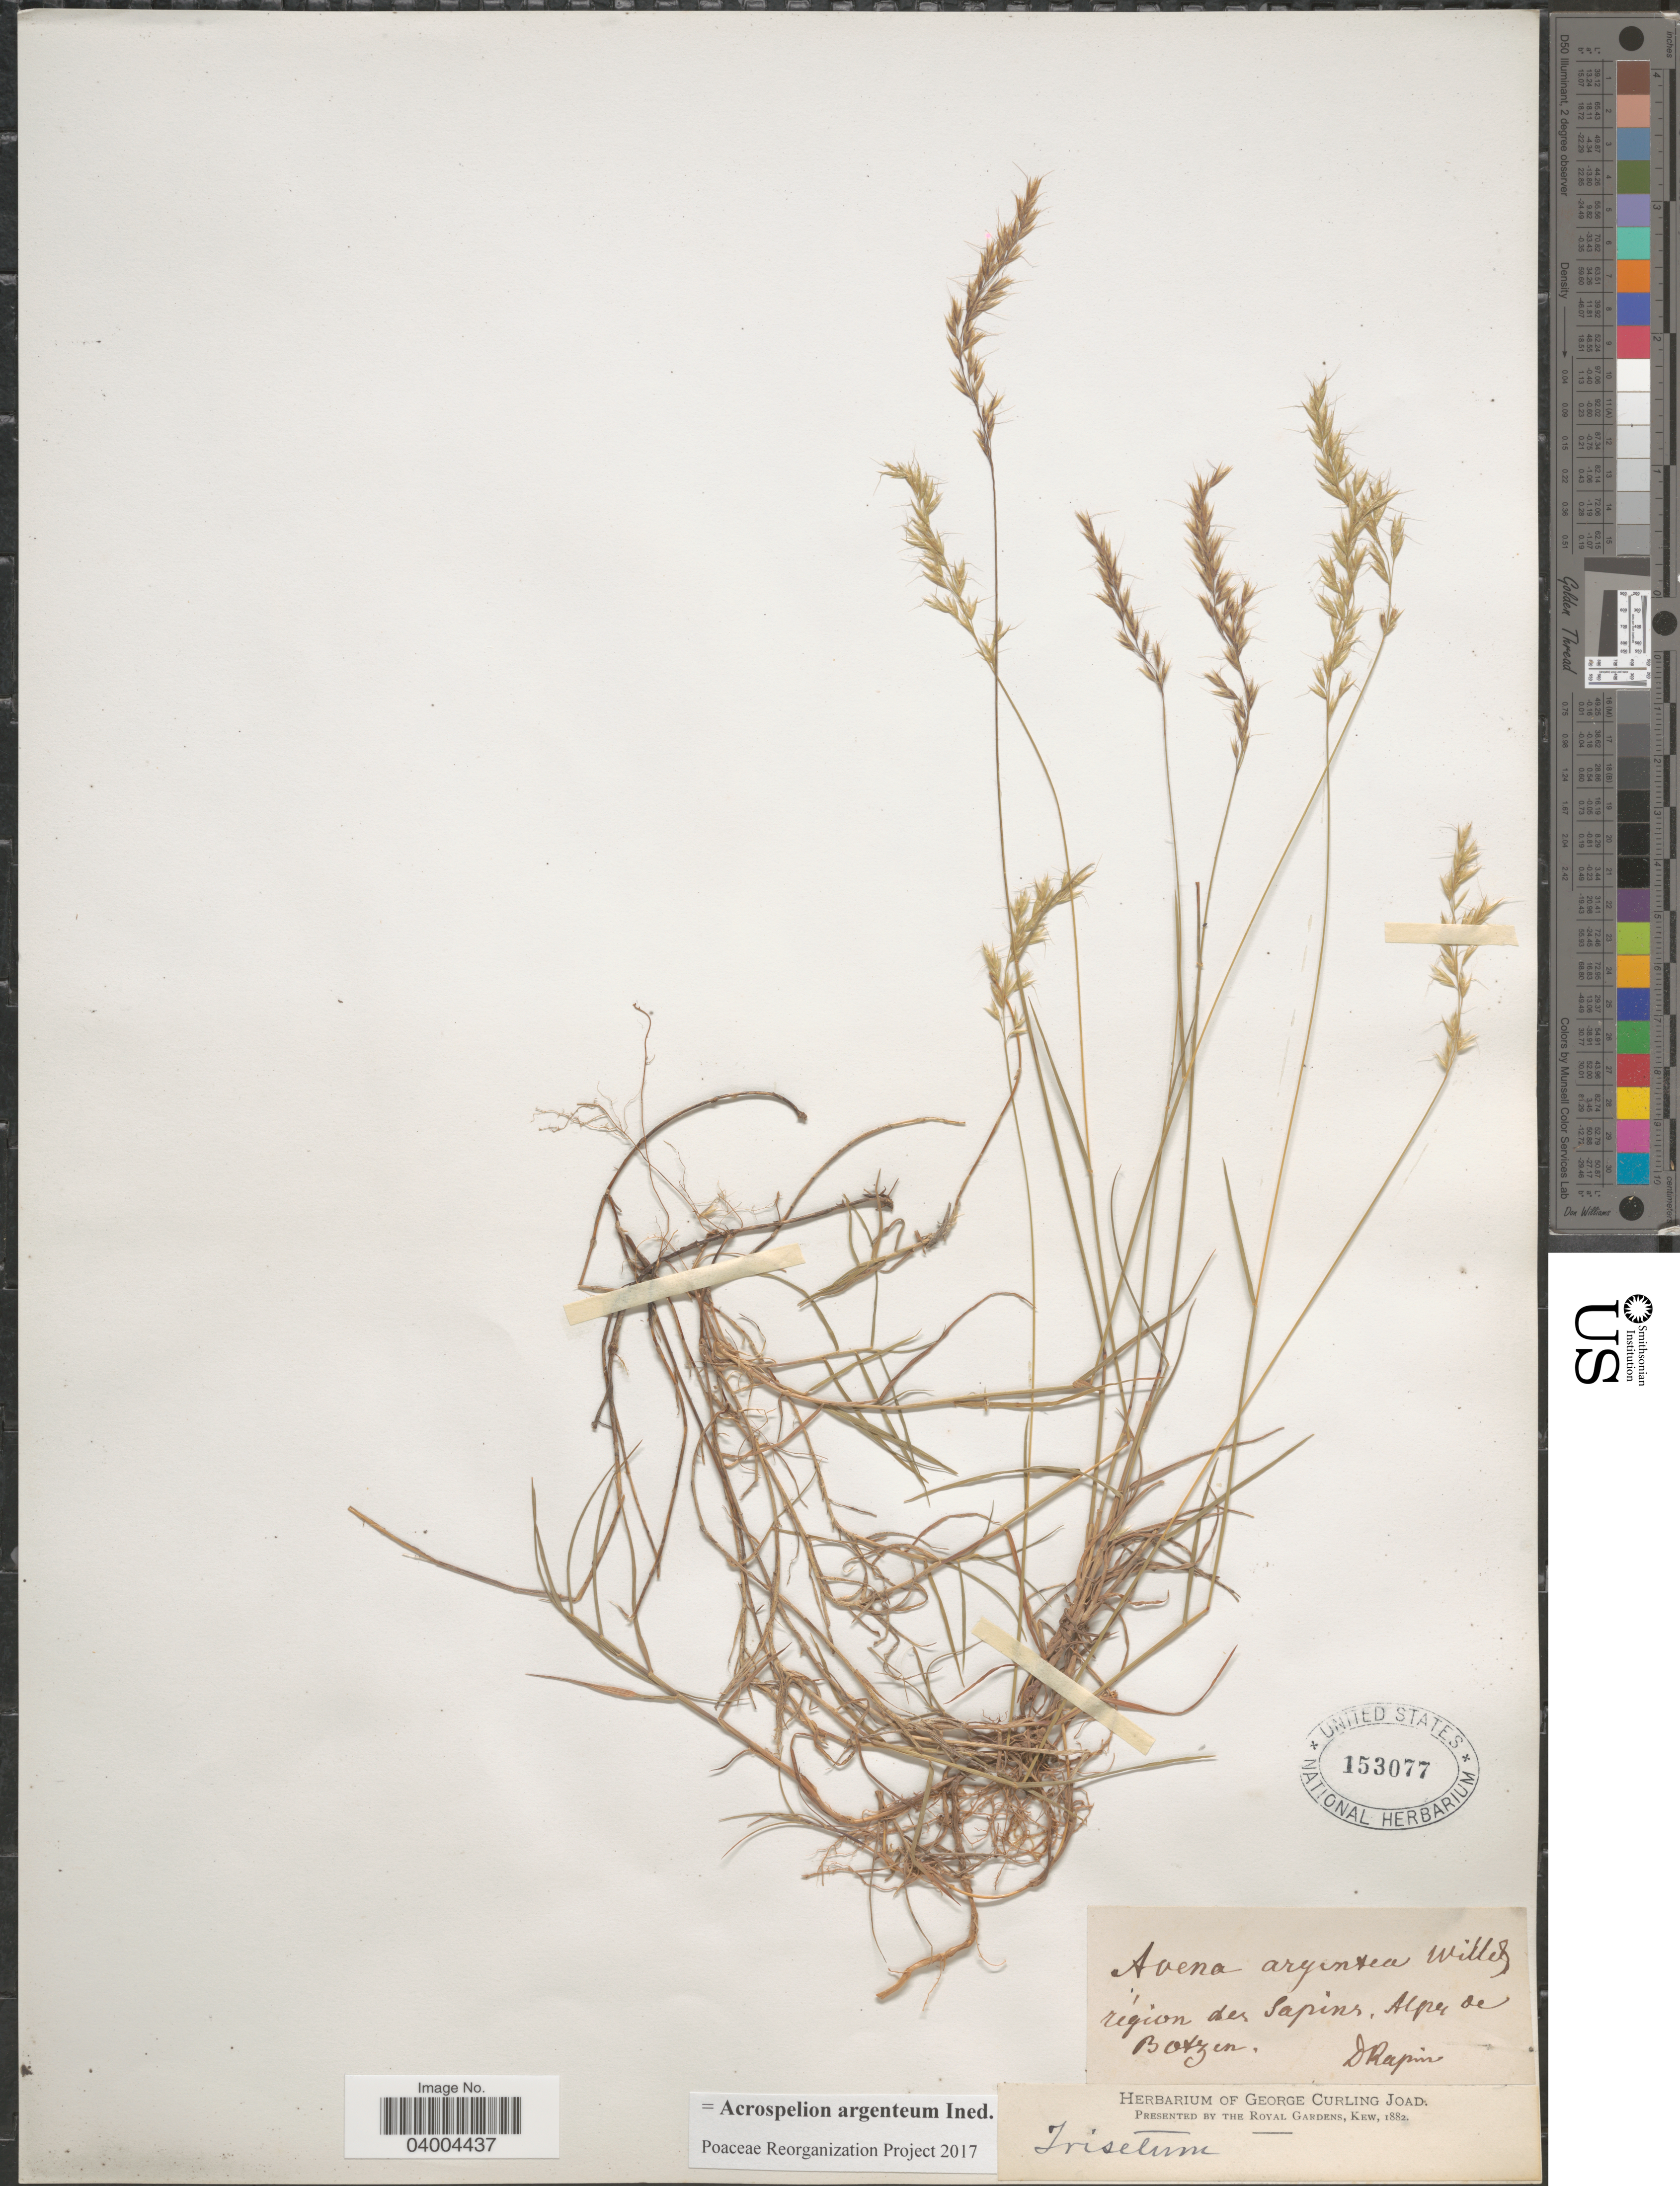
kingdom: Plantae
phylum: Tracheophyta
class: Liliopsida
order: Poales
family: Poaceae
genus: Acrospelion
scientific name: Acrospelion argenteum ined.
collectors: D. Rapins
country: Italy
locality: Région des Sapins, alpes de Botzen.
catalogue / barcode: US 153077